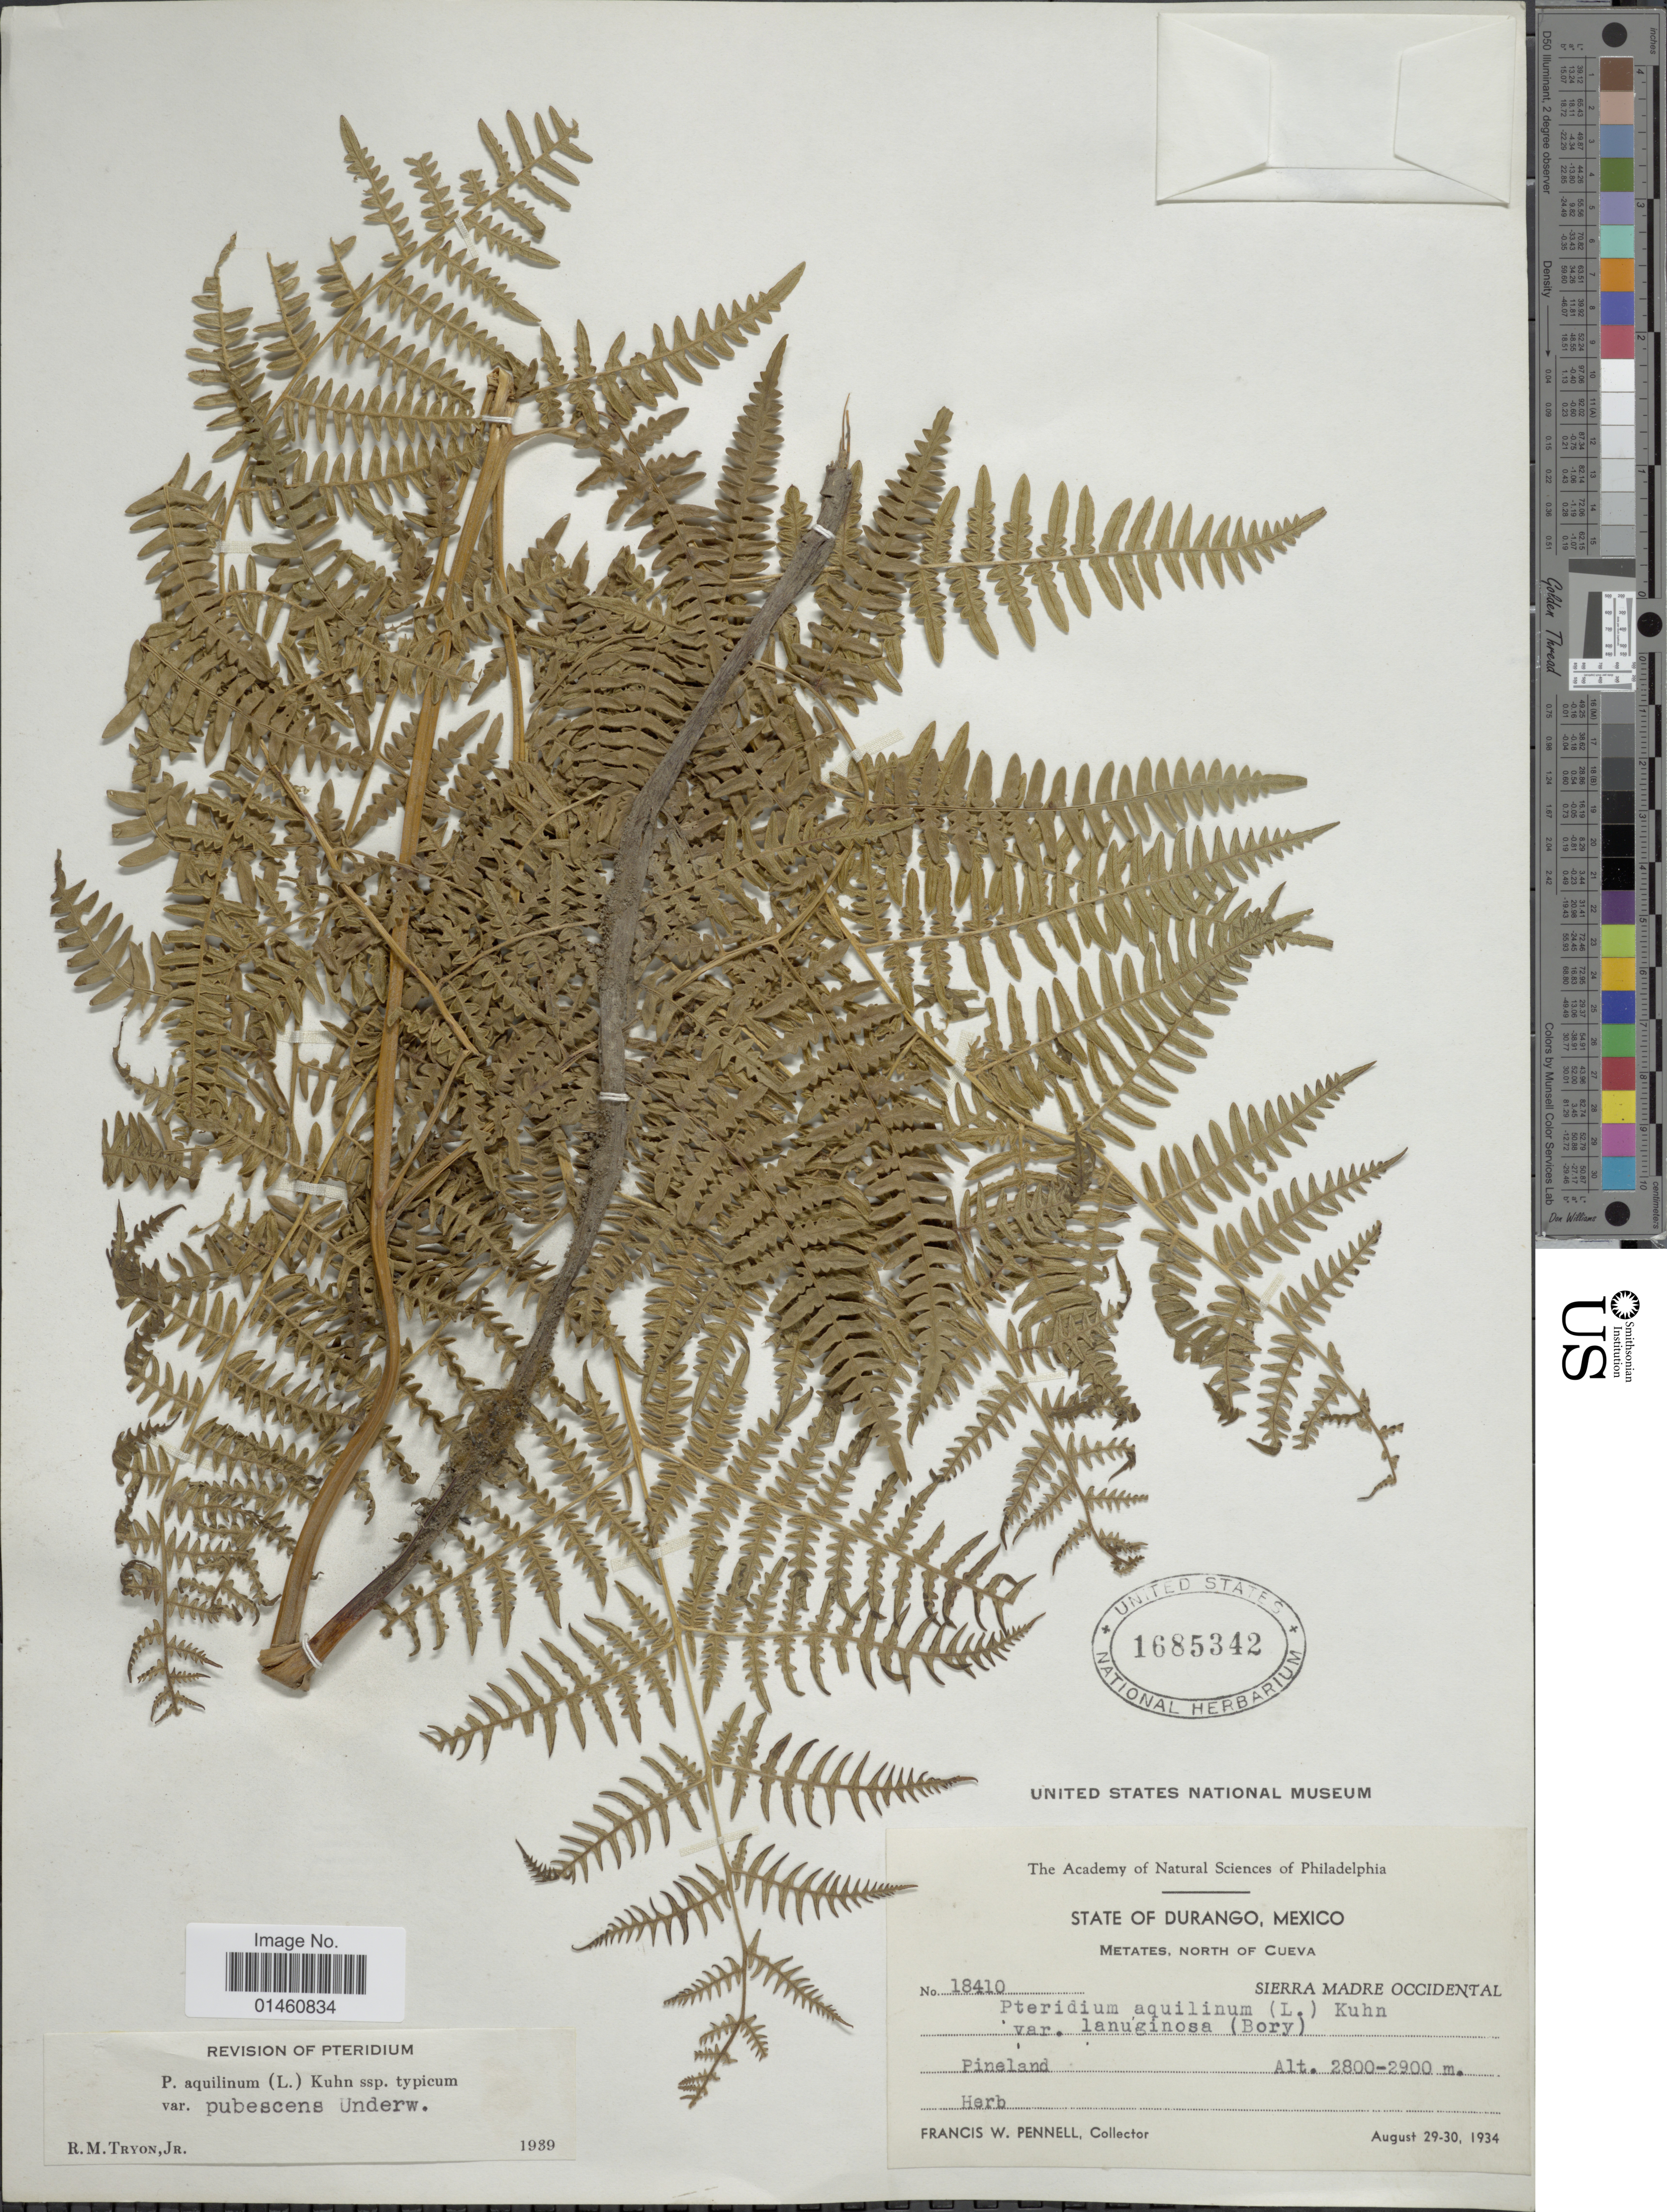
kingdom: Plantae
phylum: Tracheophyta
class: Polypodiopsida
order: Polypodiales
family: Dennstaedtiaceae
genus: Pteridium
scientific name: Pteridium pubescens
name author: (Underw.) Christenh.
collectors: F. W. Pennell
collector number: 18410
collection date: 1934-08-29/1934-08-30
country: Mexico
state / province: Durango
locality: Metates, north of Cueva, Sierra Madre Oriental, Pineland.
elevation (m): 2800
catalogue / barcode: US 1685342